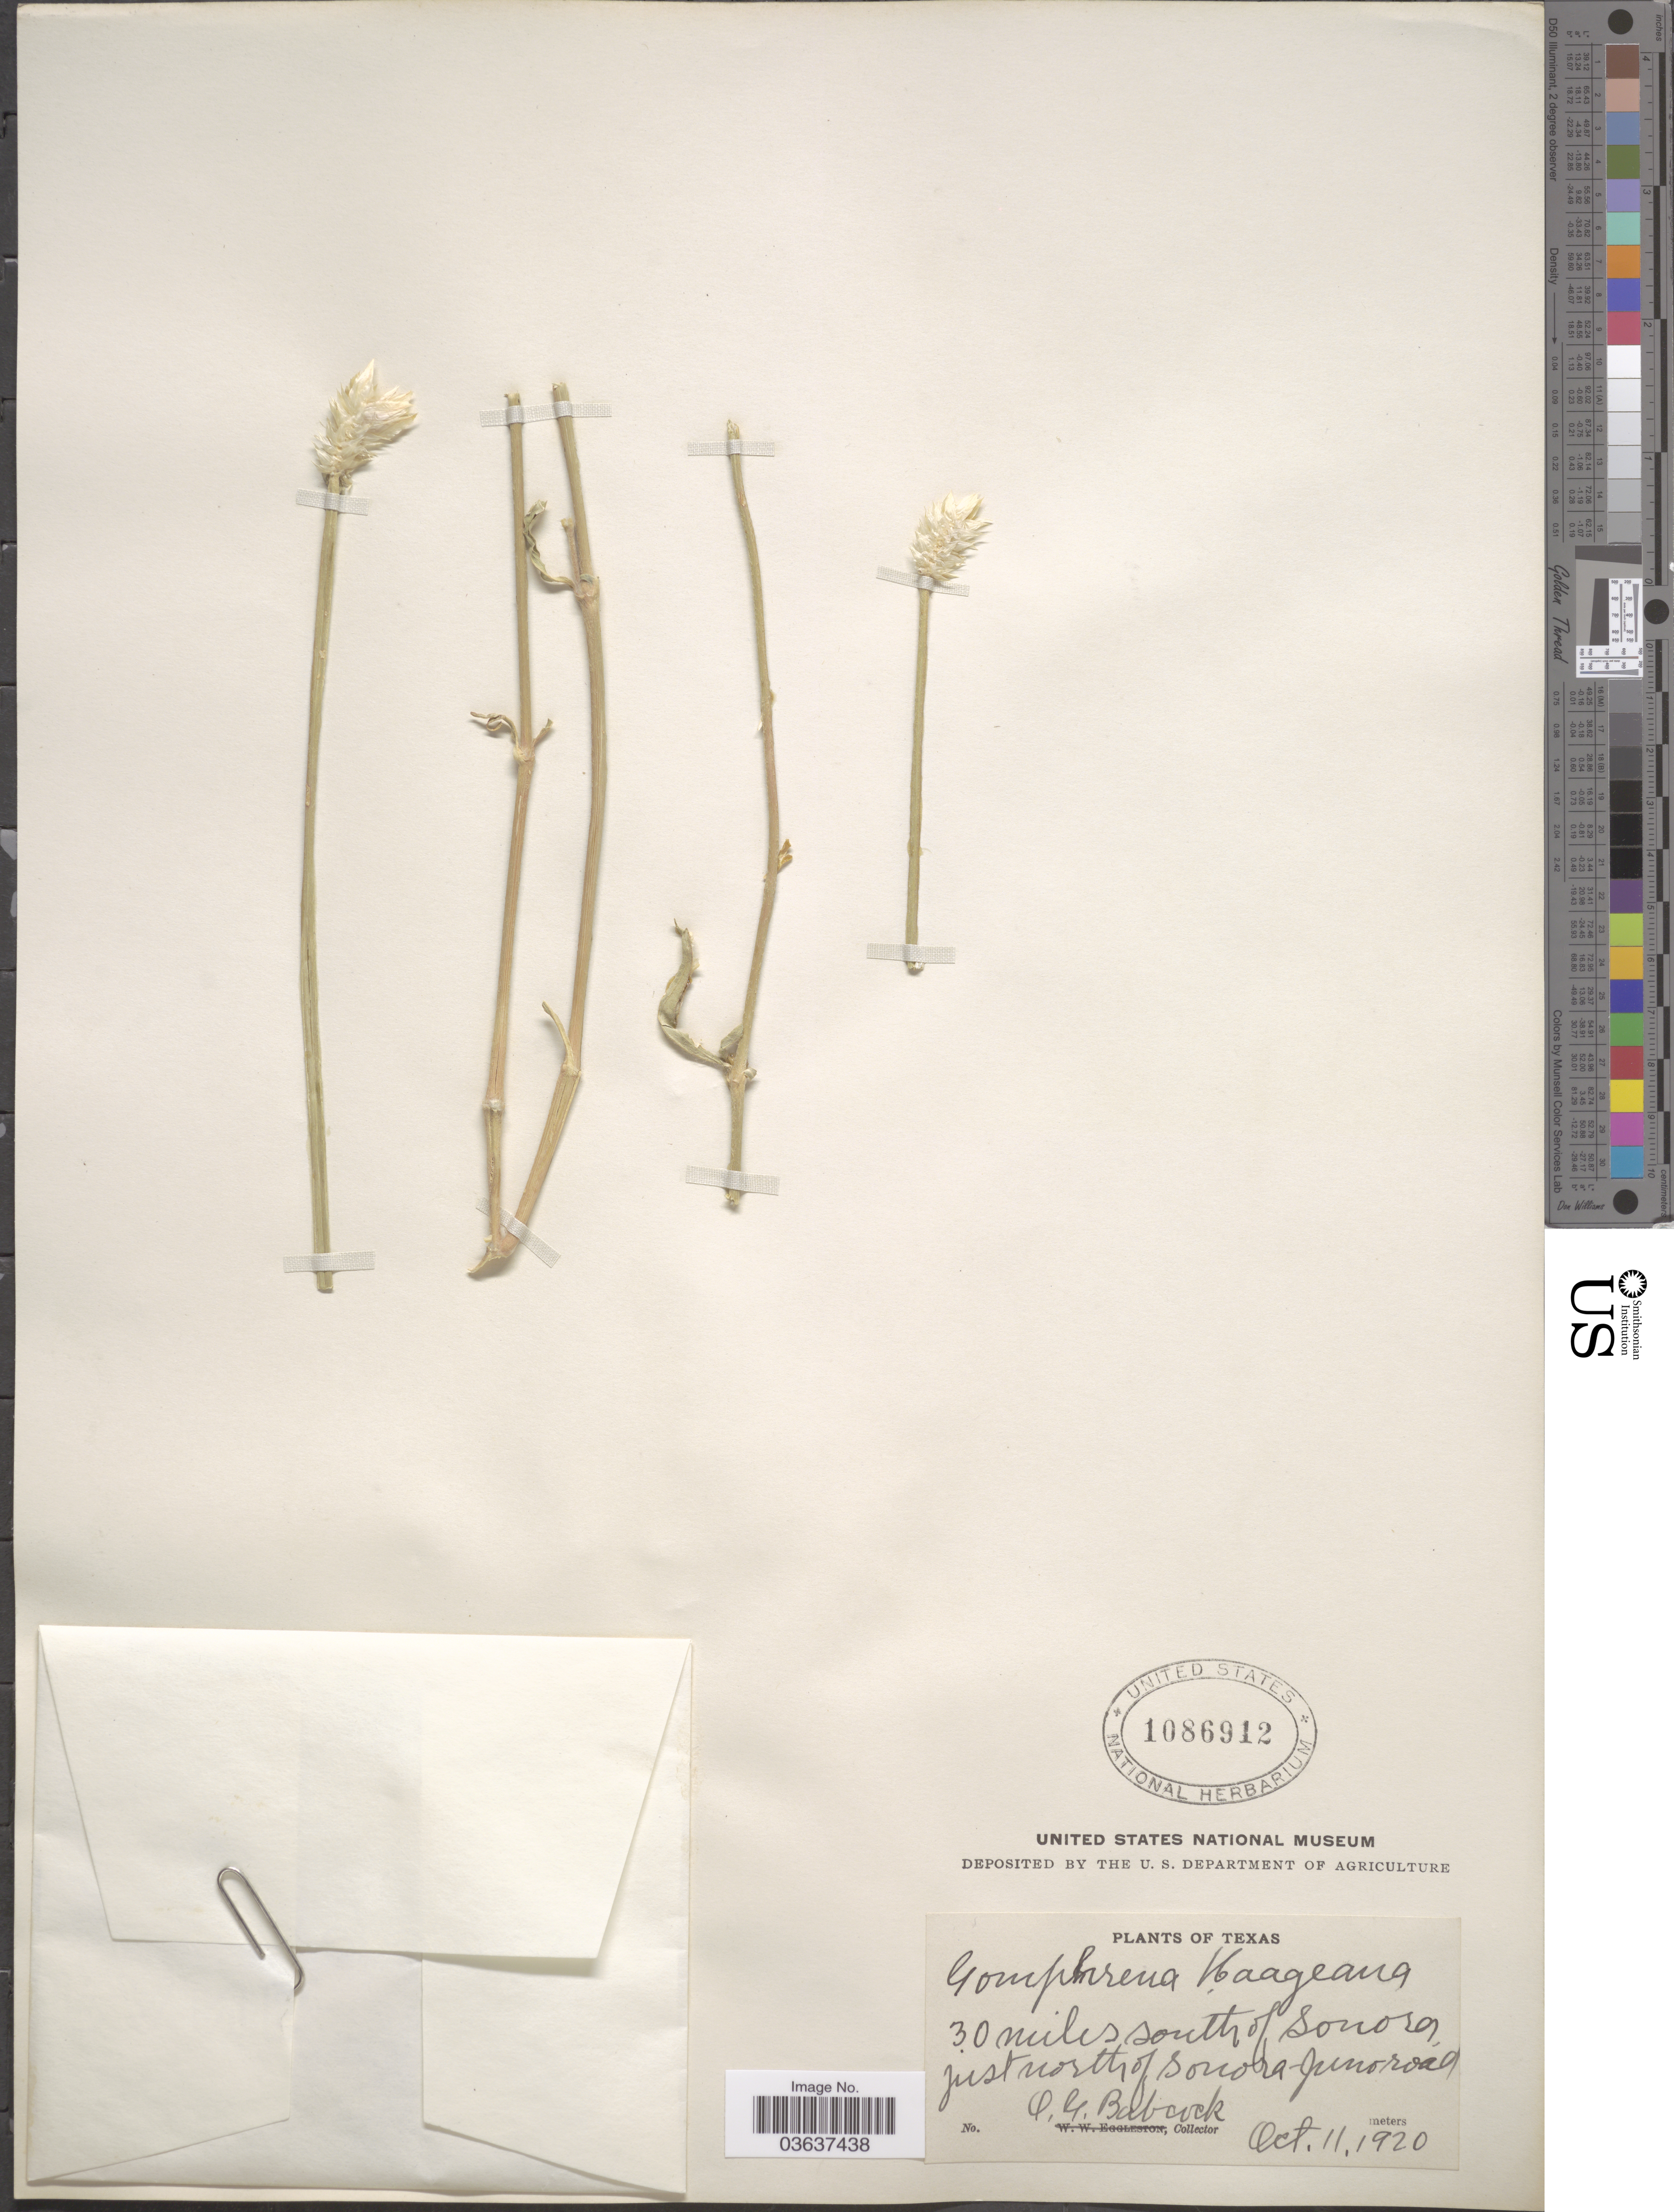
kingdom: Plantae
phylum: Tracheophyta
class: Magnoliopsida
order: Caryophyllales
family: Amaranthaceae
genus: Gomphrena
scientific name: Gomphrena haageana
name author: Klotzsch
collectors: O. Babcock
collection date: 1920-10-11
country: United States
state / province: Texas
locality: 30 miles south of Sonora, just north of Sonora-Juno road.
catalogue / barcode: US 1086912